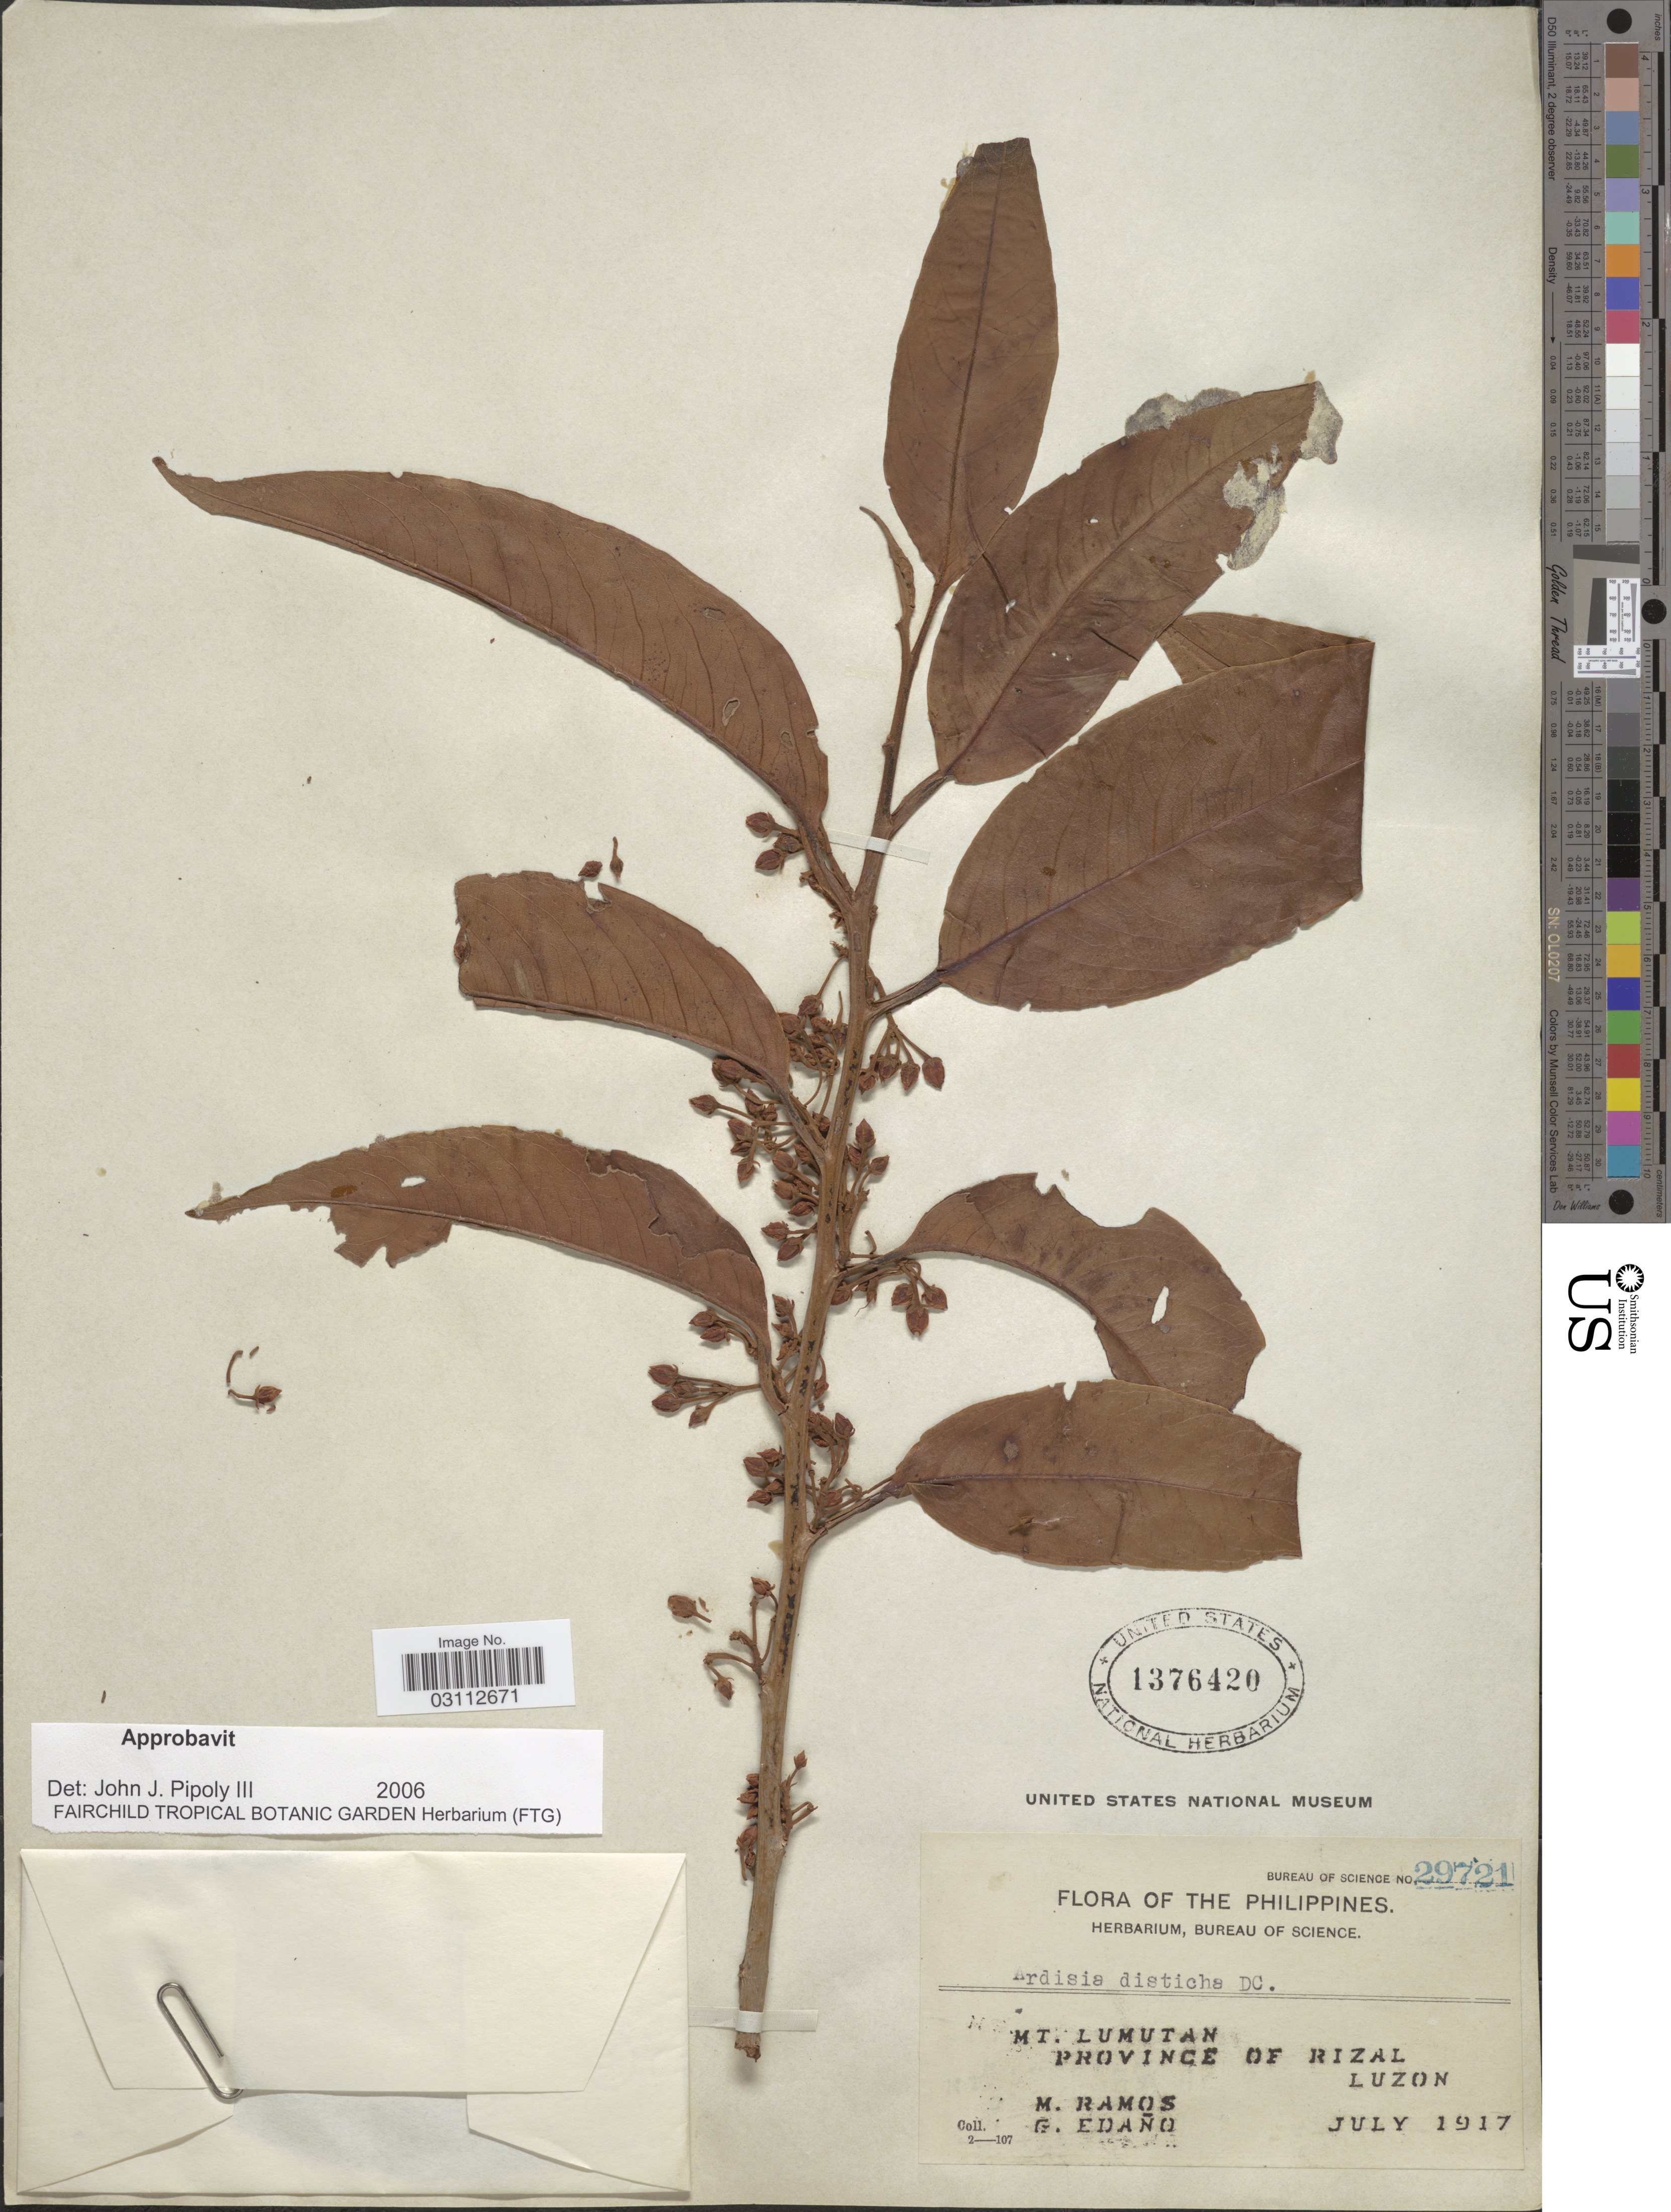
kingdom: Plantae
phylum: Tracheophyta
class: Magnoliopsida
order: Ericales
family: Primulaceae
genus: Ardisia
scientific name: Ardisia disticha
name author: A. DC.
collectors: M. Ramos & G. Edaño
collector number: Bureau of science 29721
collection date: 1917-07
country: Philippines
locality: Mt. Lumutan, Province of Rizal, Luzon.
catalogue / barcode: US 1376420